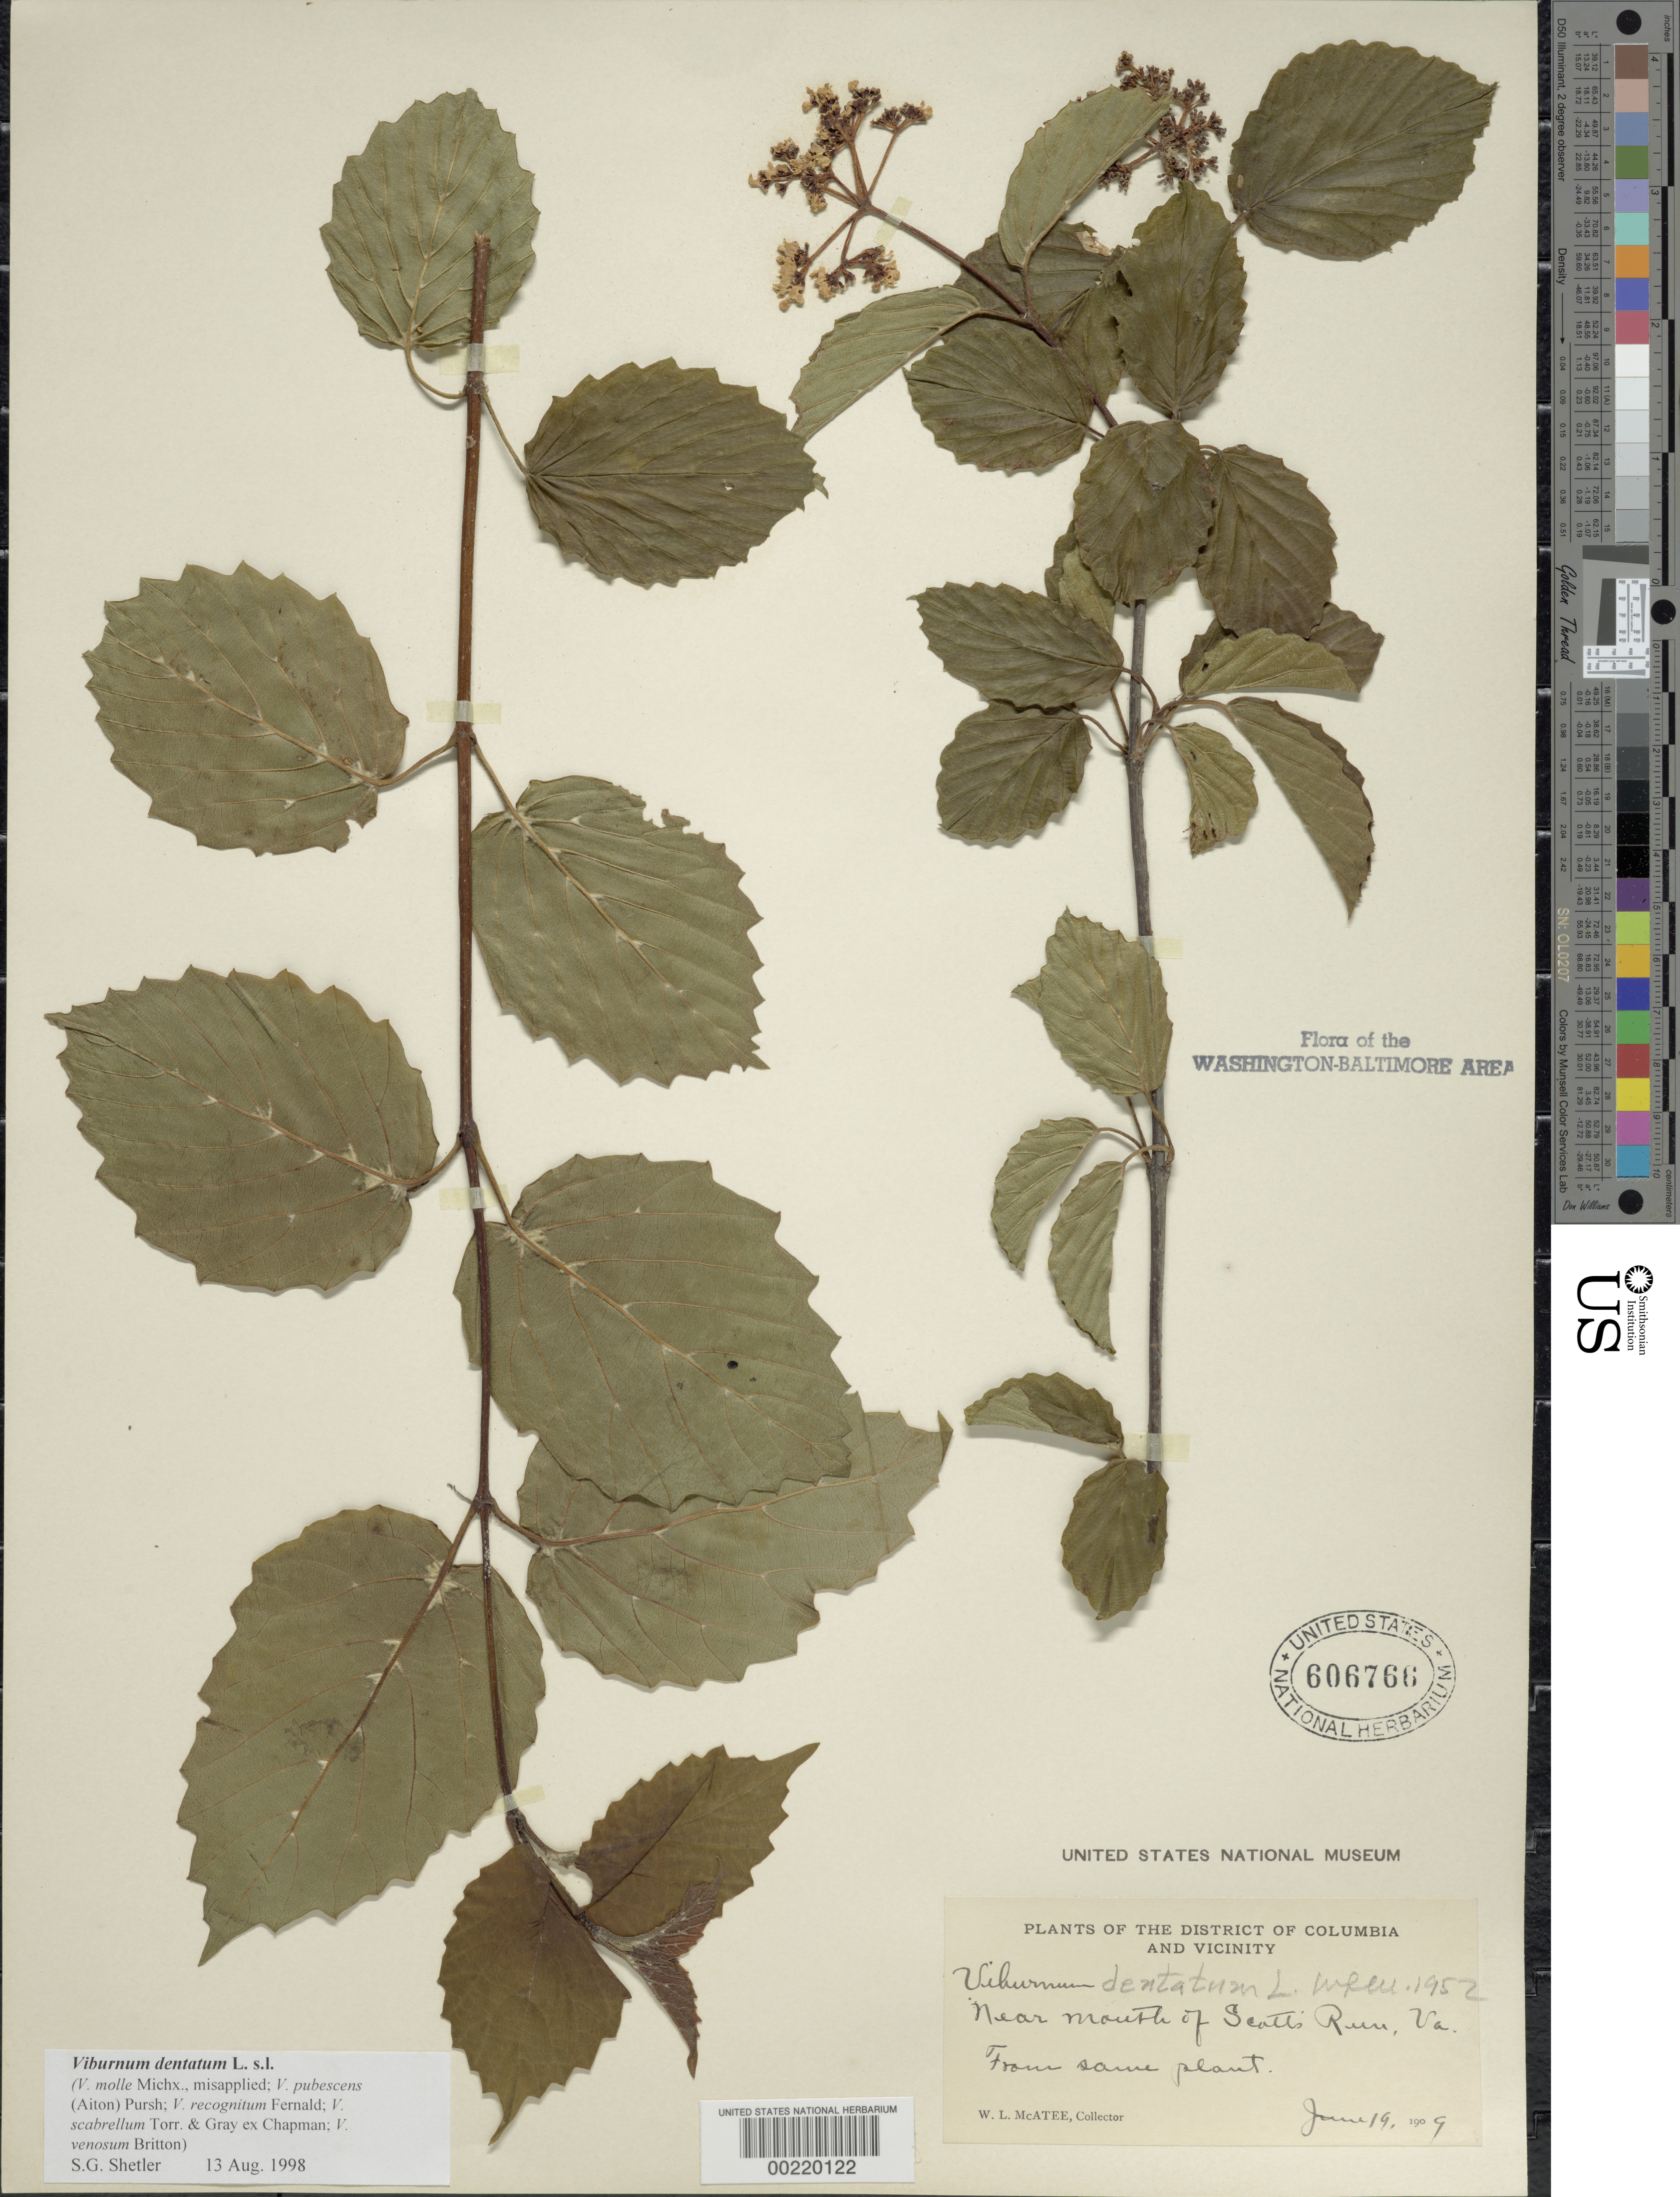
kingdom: Plantae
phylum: Tracheophyta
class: Magnoliopsida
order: Dipsacales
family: Viburnaceae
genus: Viburnum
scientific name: Viburnum dentatum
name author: L.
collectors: W. McAtee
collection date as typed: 19 Jun 1909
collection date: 1909-06-19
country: United States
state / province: Virginia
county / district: Fairfax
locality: Mouth of Scotts Run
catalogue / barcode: US 606766